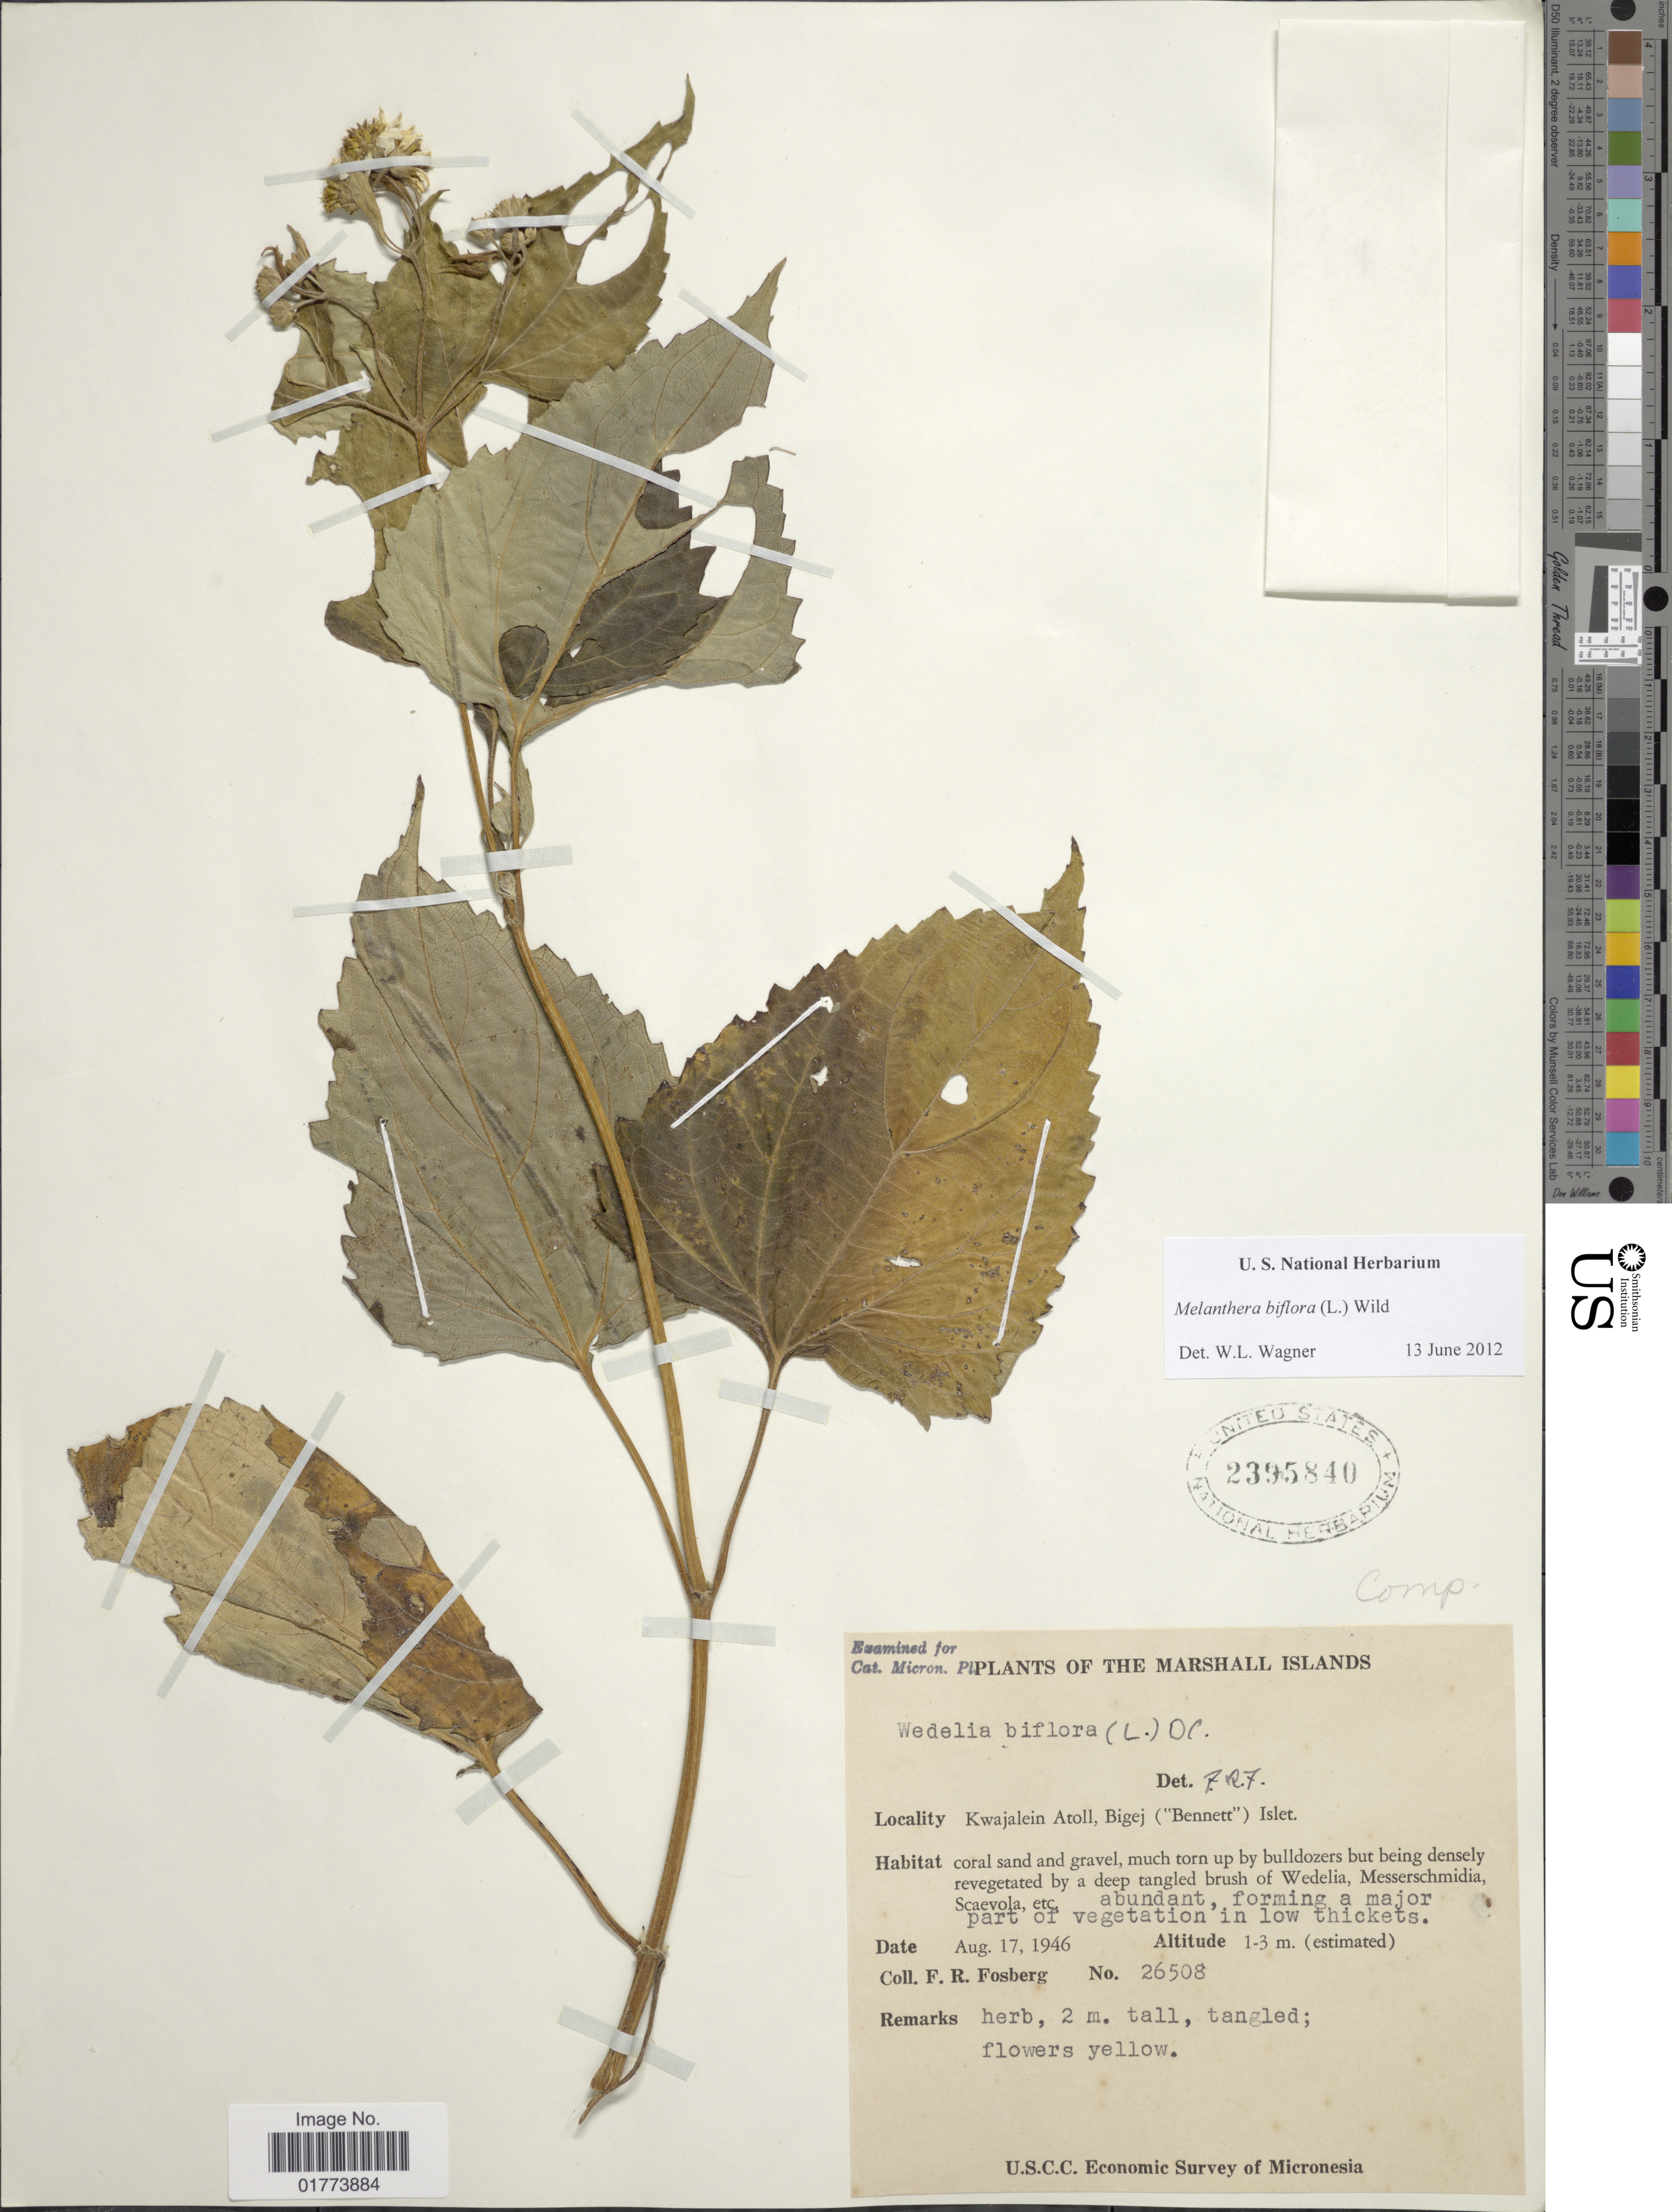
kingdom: Plantae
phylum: Tracheophyta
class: Magnoliopsida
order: Asterales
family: Asteraceae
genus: Wollastonia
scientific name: Wollastonia biflora var. biflora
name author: (L.) DC.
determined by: Wagner, W. L., (BOT), Smithsonian Institution - National Museum of Natural History (UNITED STATES)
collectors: F. R. Fosberg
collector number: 26508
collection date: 1946-08-17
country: Marshall Islands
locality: Kwajalein Atoll, Bigej ("Bennett") Islet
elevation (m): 1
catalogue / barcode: US 2395840